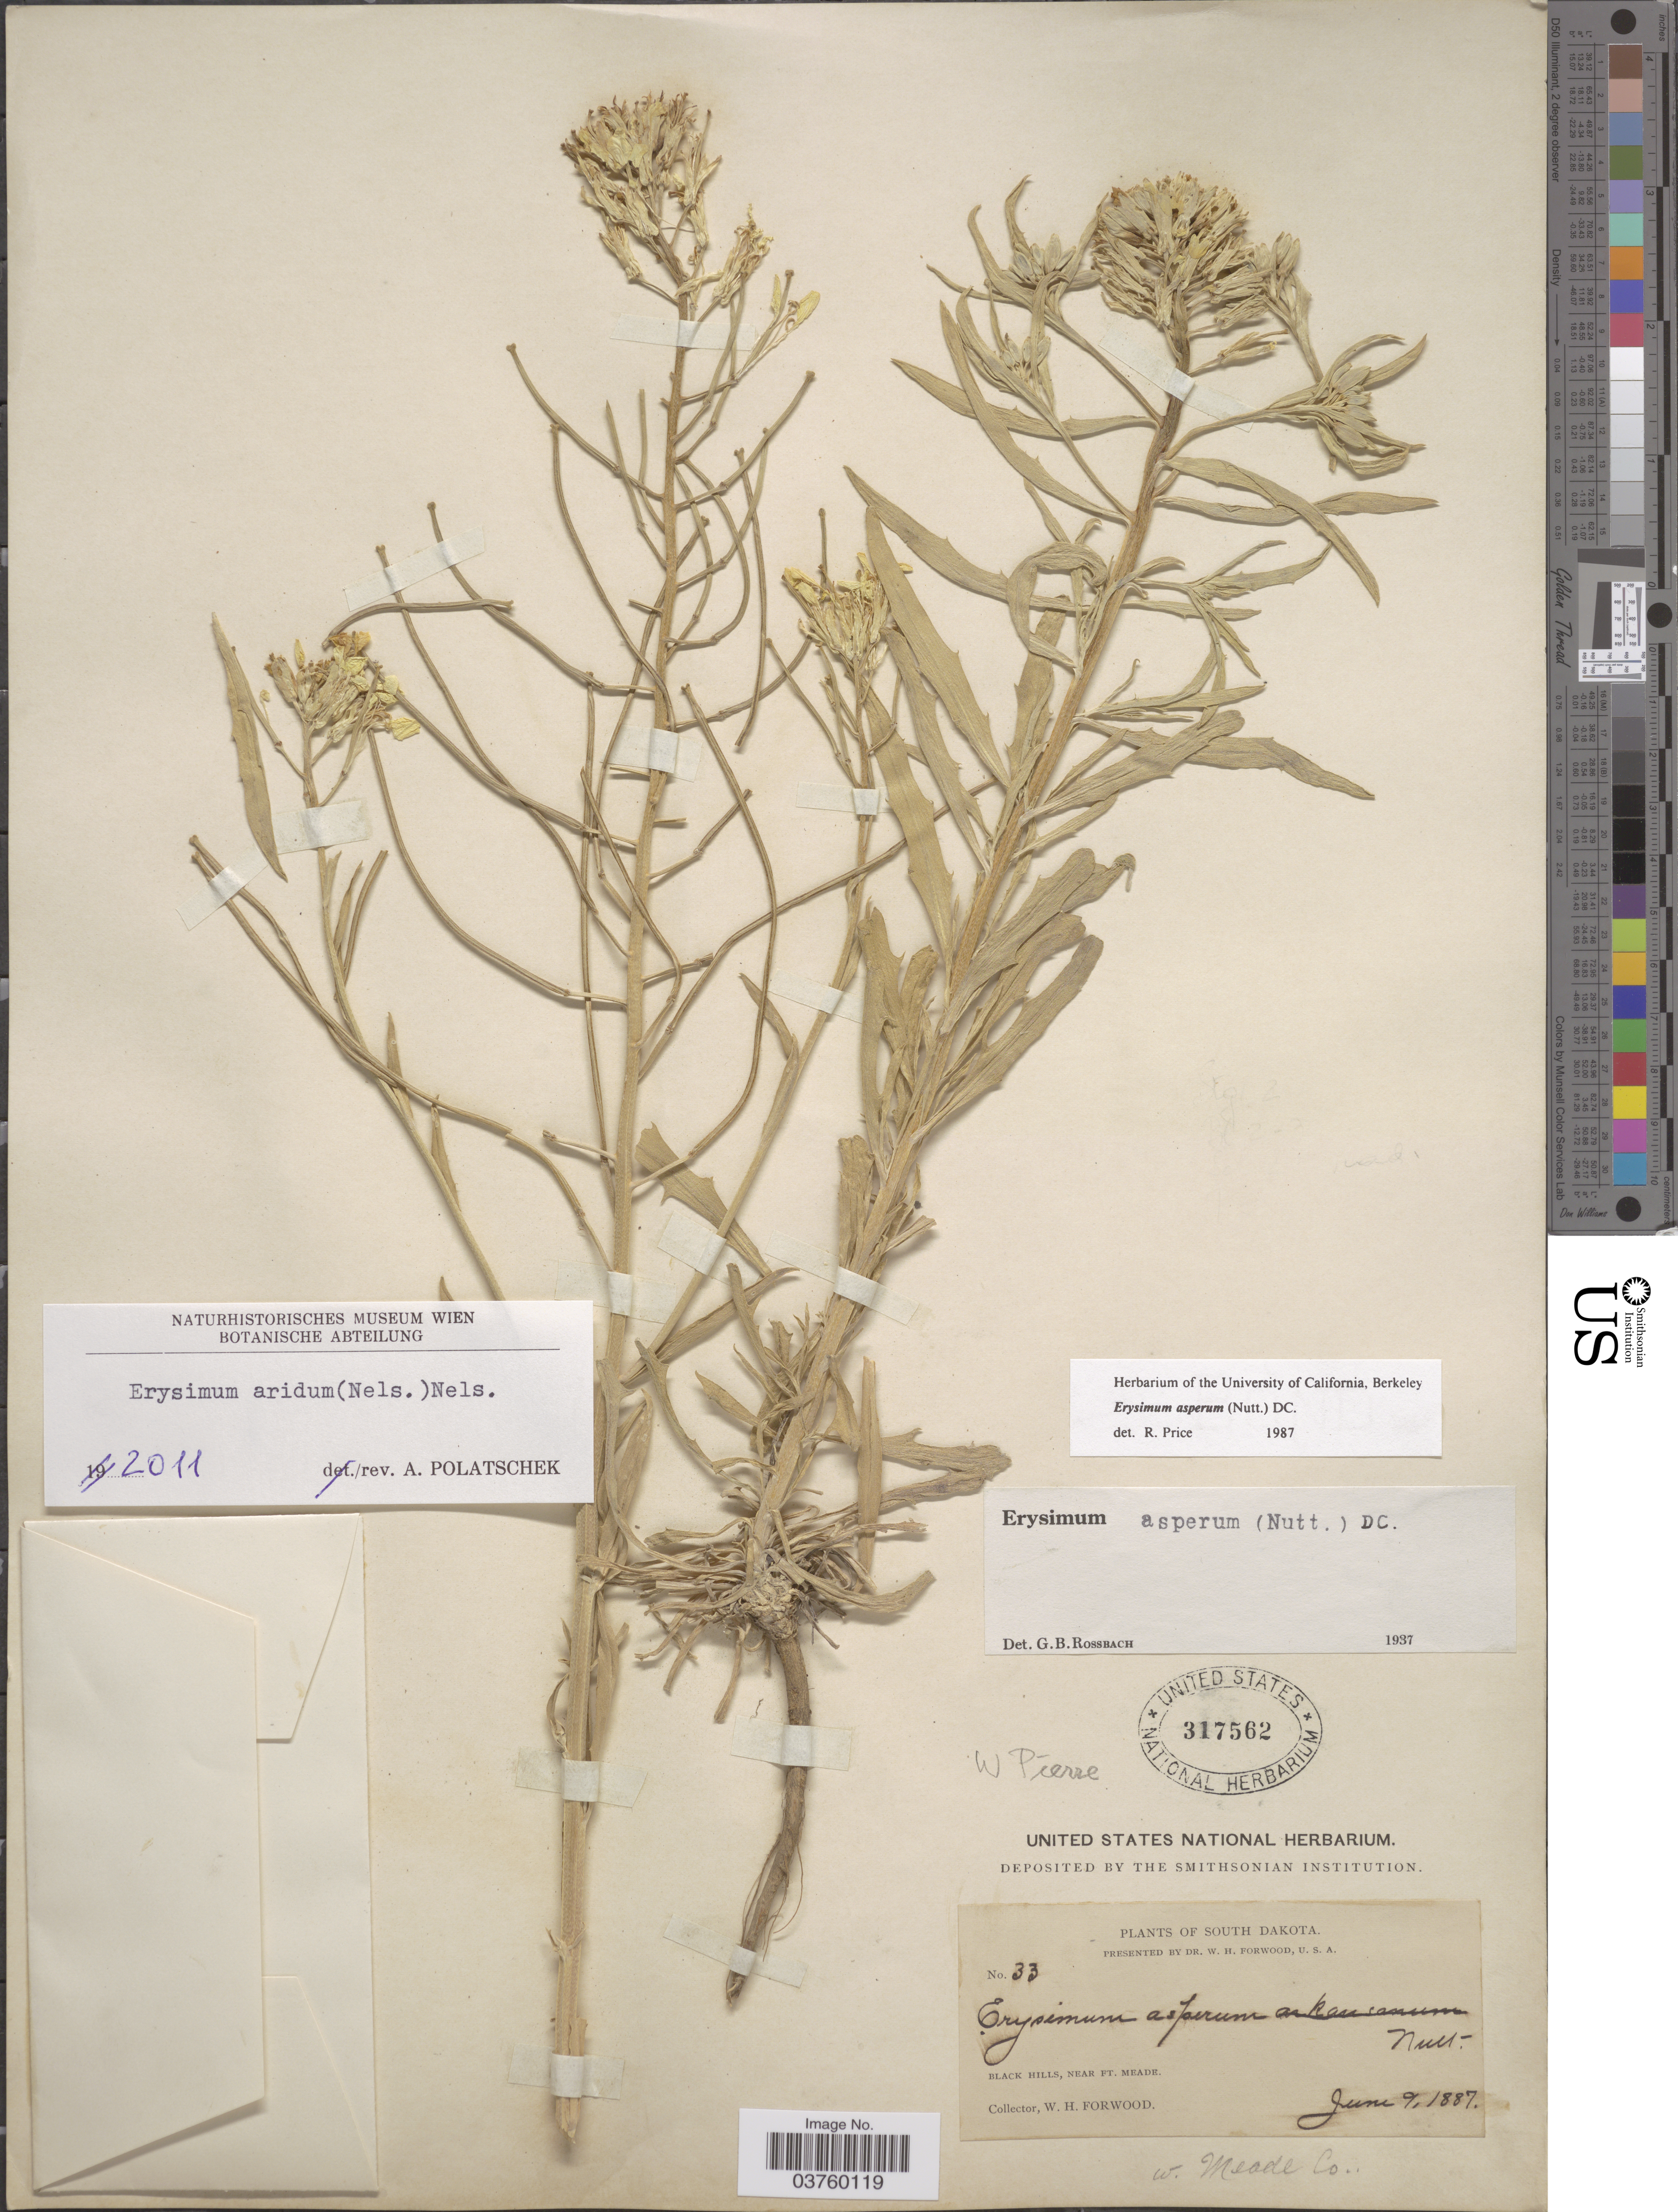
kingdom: Plantae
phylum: Tracheophyta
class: Magnoliopsida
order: Brassicales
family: Brassicaceae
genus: Erysimum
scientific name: Erysimum aridum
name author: (A. Nelson) A. Nelson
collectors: W. Forwood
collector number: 33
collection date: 1887-06-09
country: United States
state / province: South Dakota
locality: W Pierre. Black Hills, near Ft. Meade. W. Meade Co.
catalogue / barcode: US 317562